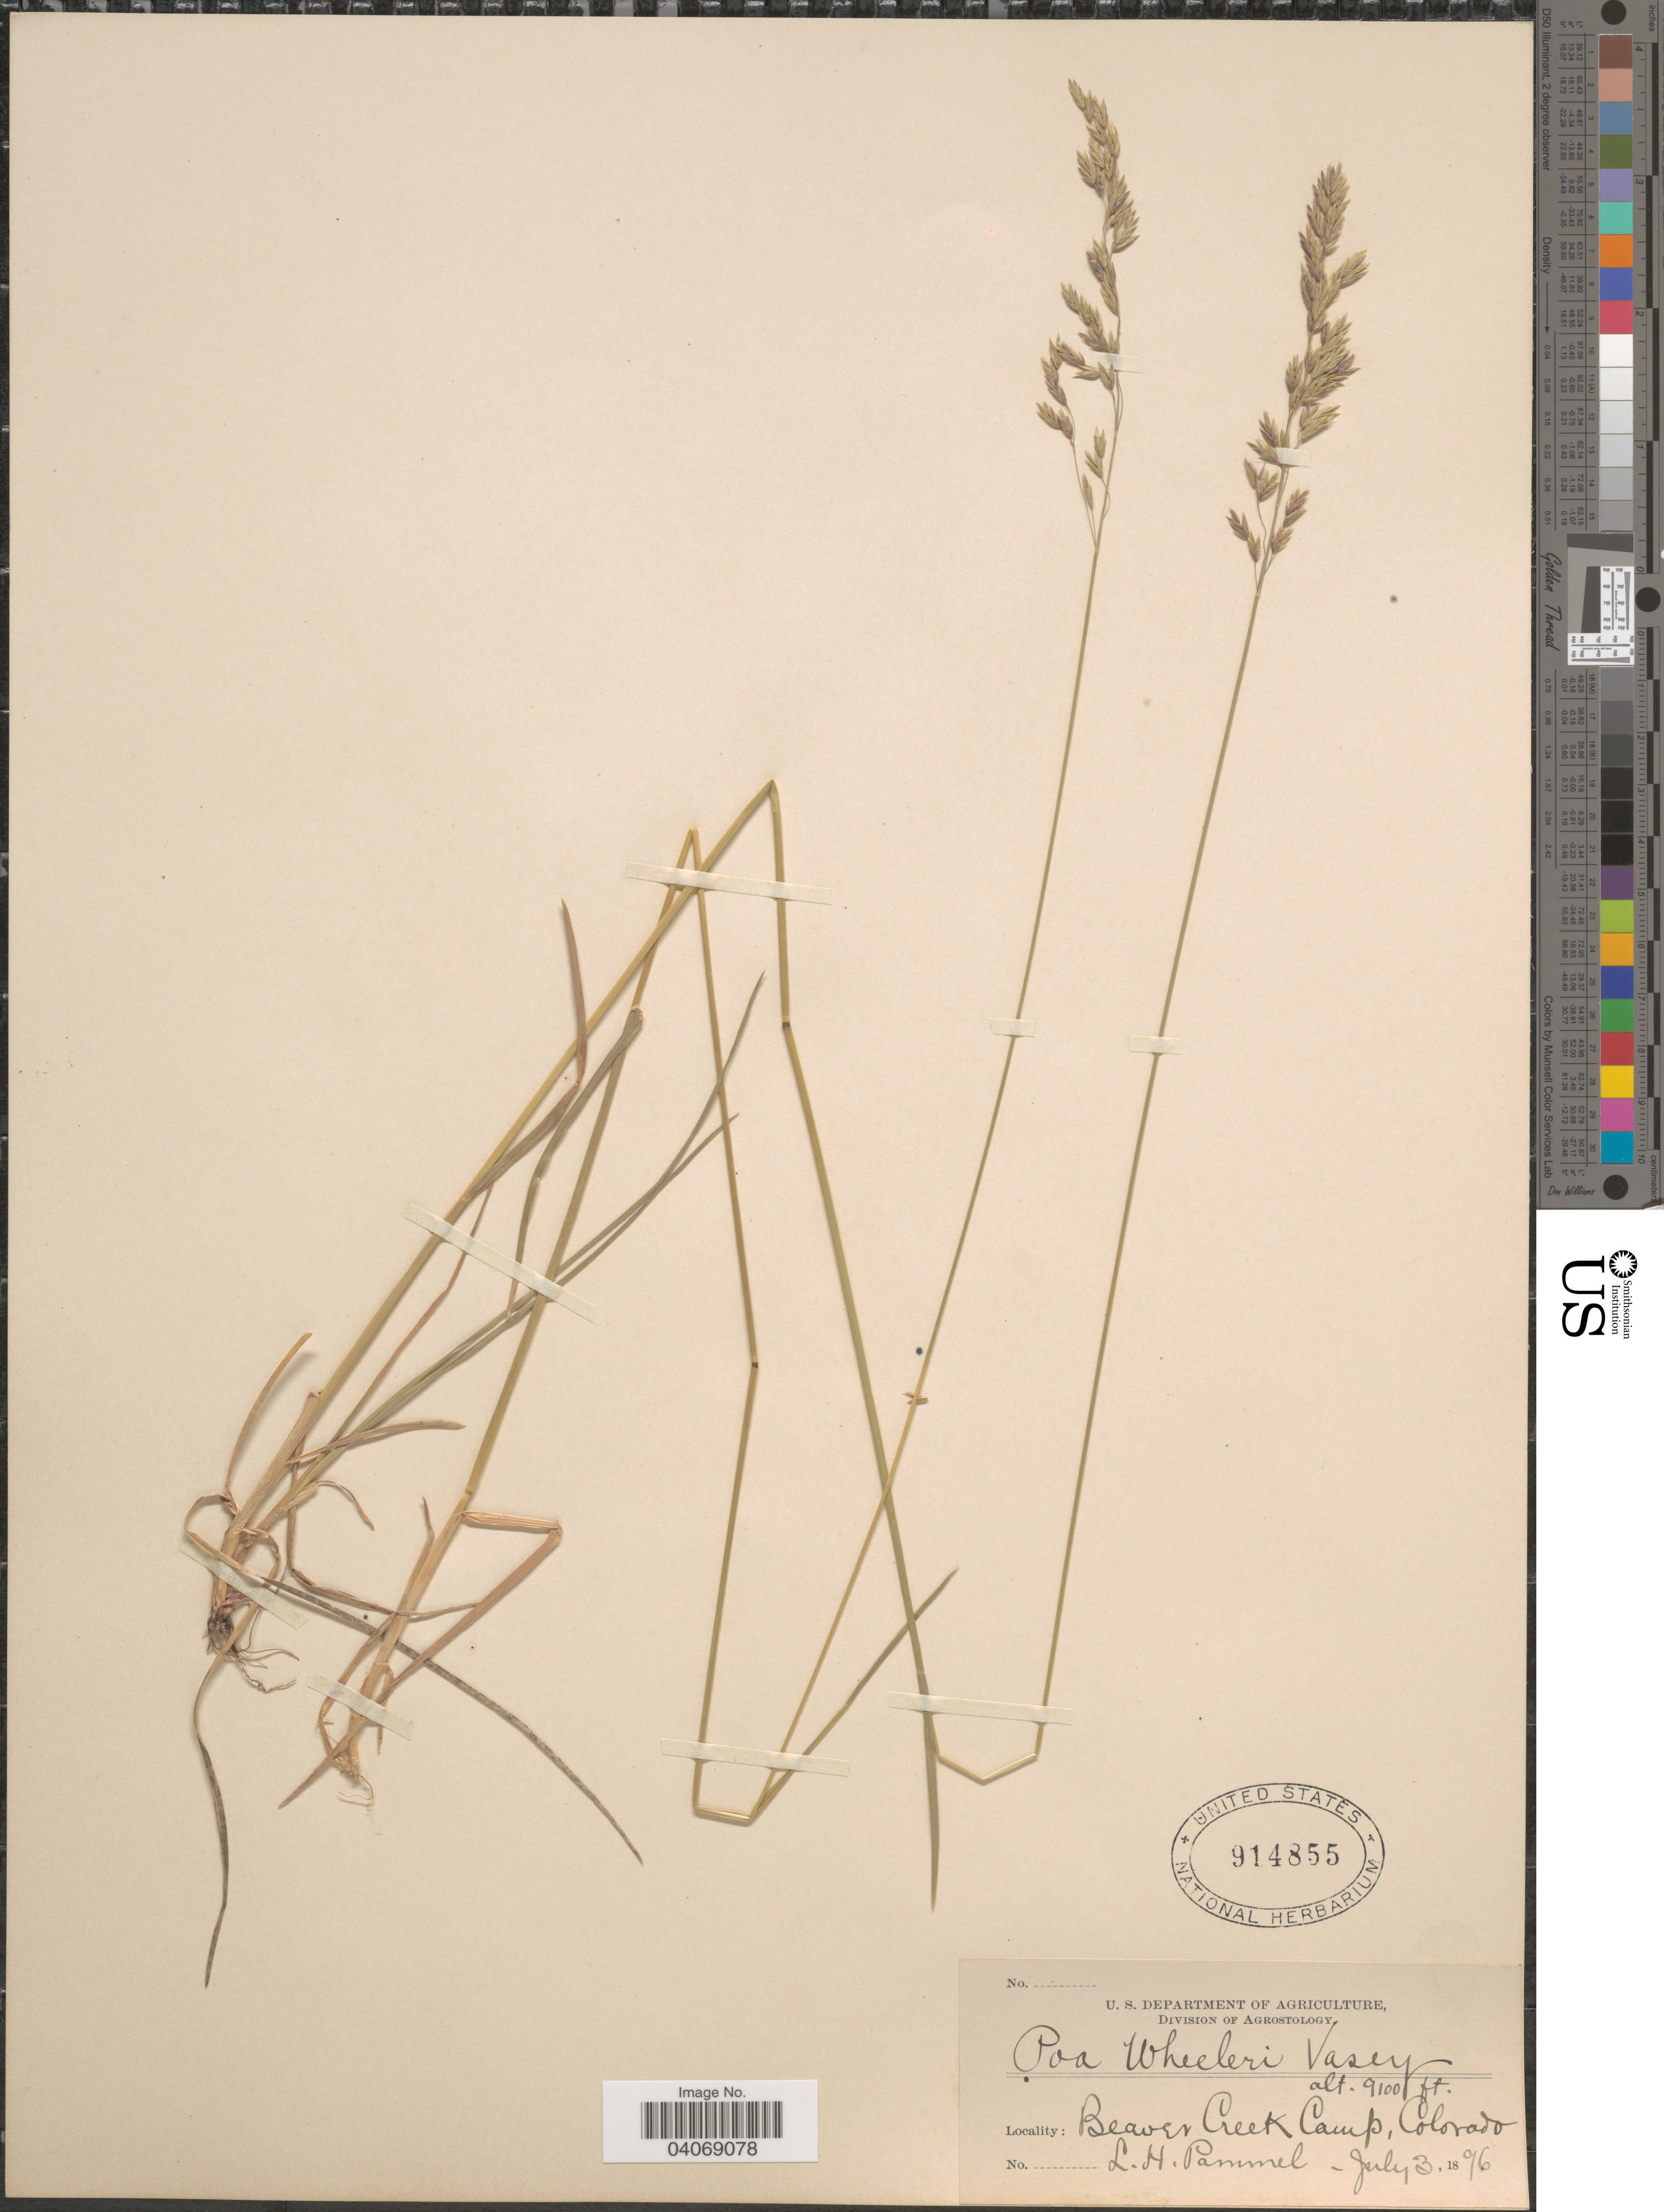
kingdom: Plantae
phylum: Tracheophyta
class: Liliopsida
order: Poales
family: Poaceae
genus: Poa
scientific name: Poa wheeleri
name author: Vasey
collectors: L. Pammel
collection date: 1896-07-03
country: United States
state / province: Colorado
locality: Beaver Creek Camp.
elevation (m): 2774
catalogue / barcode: US 914855